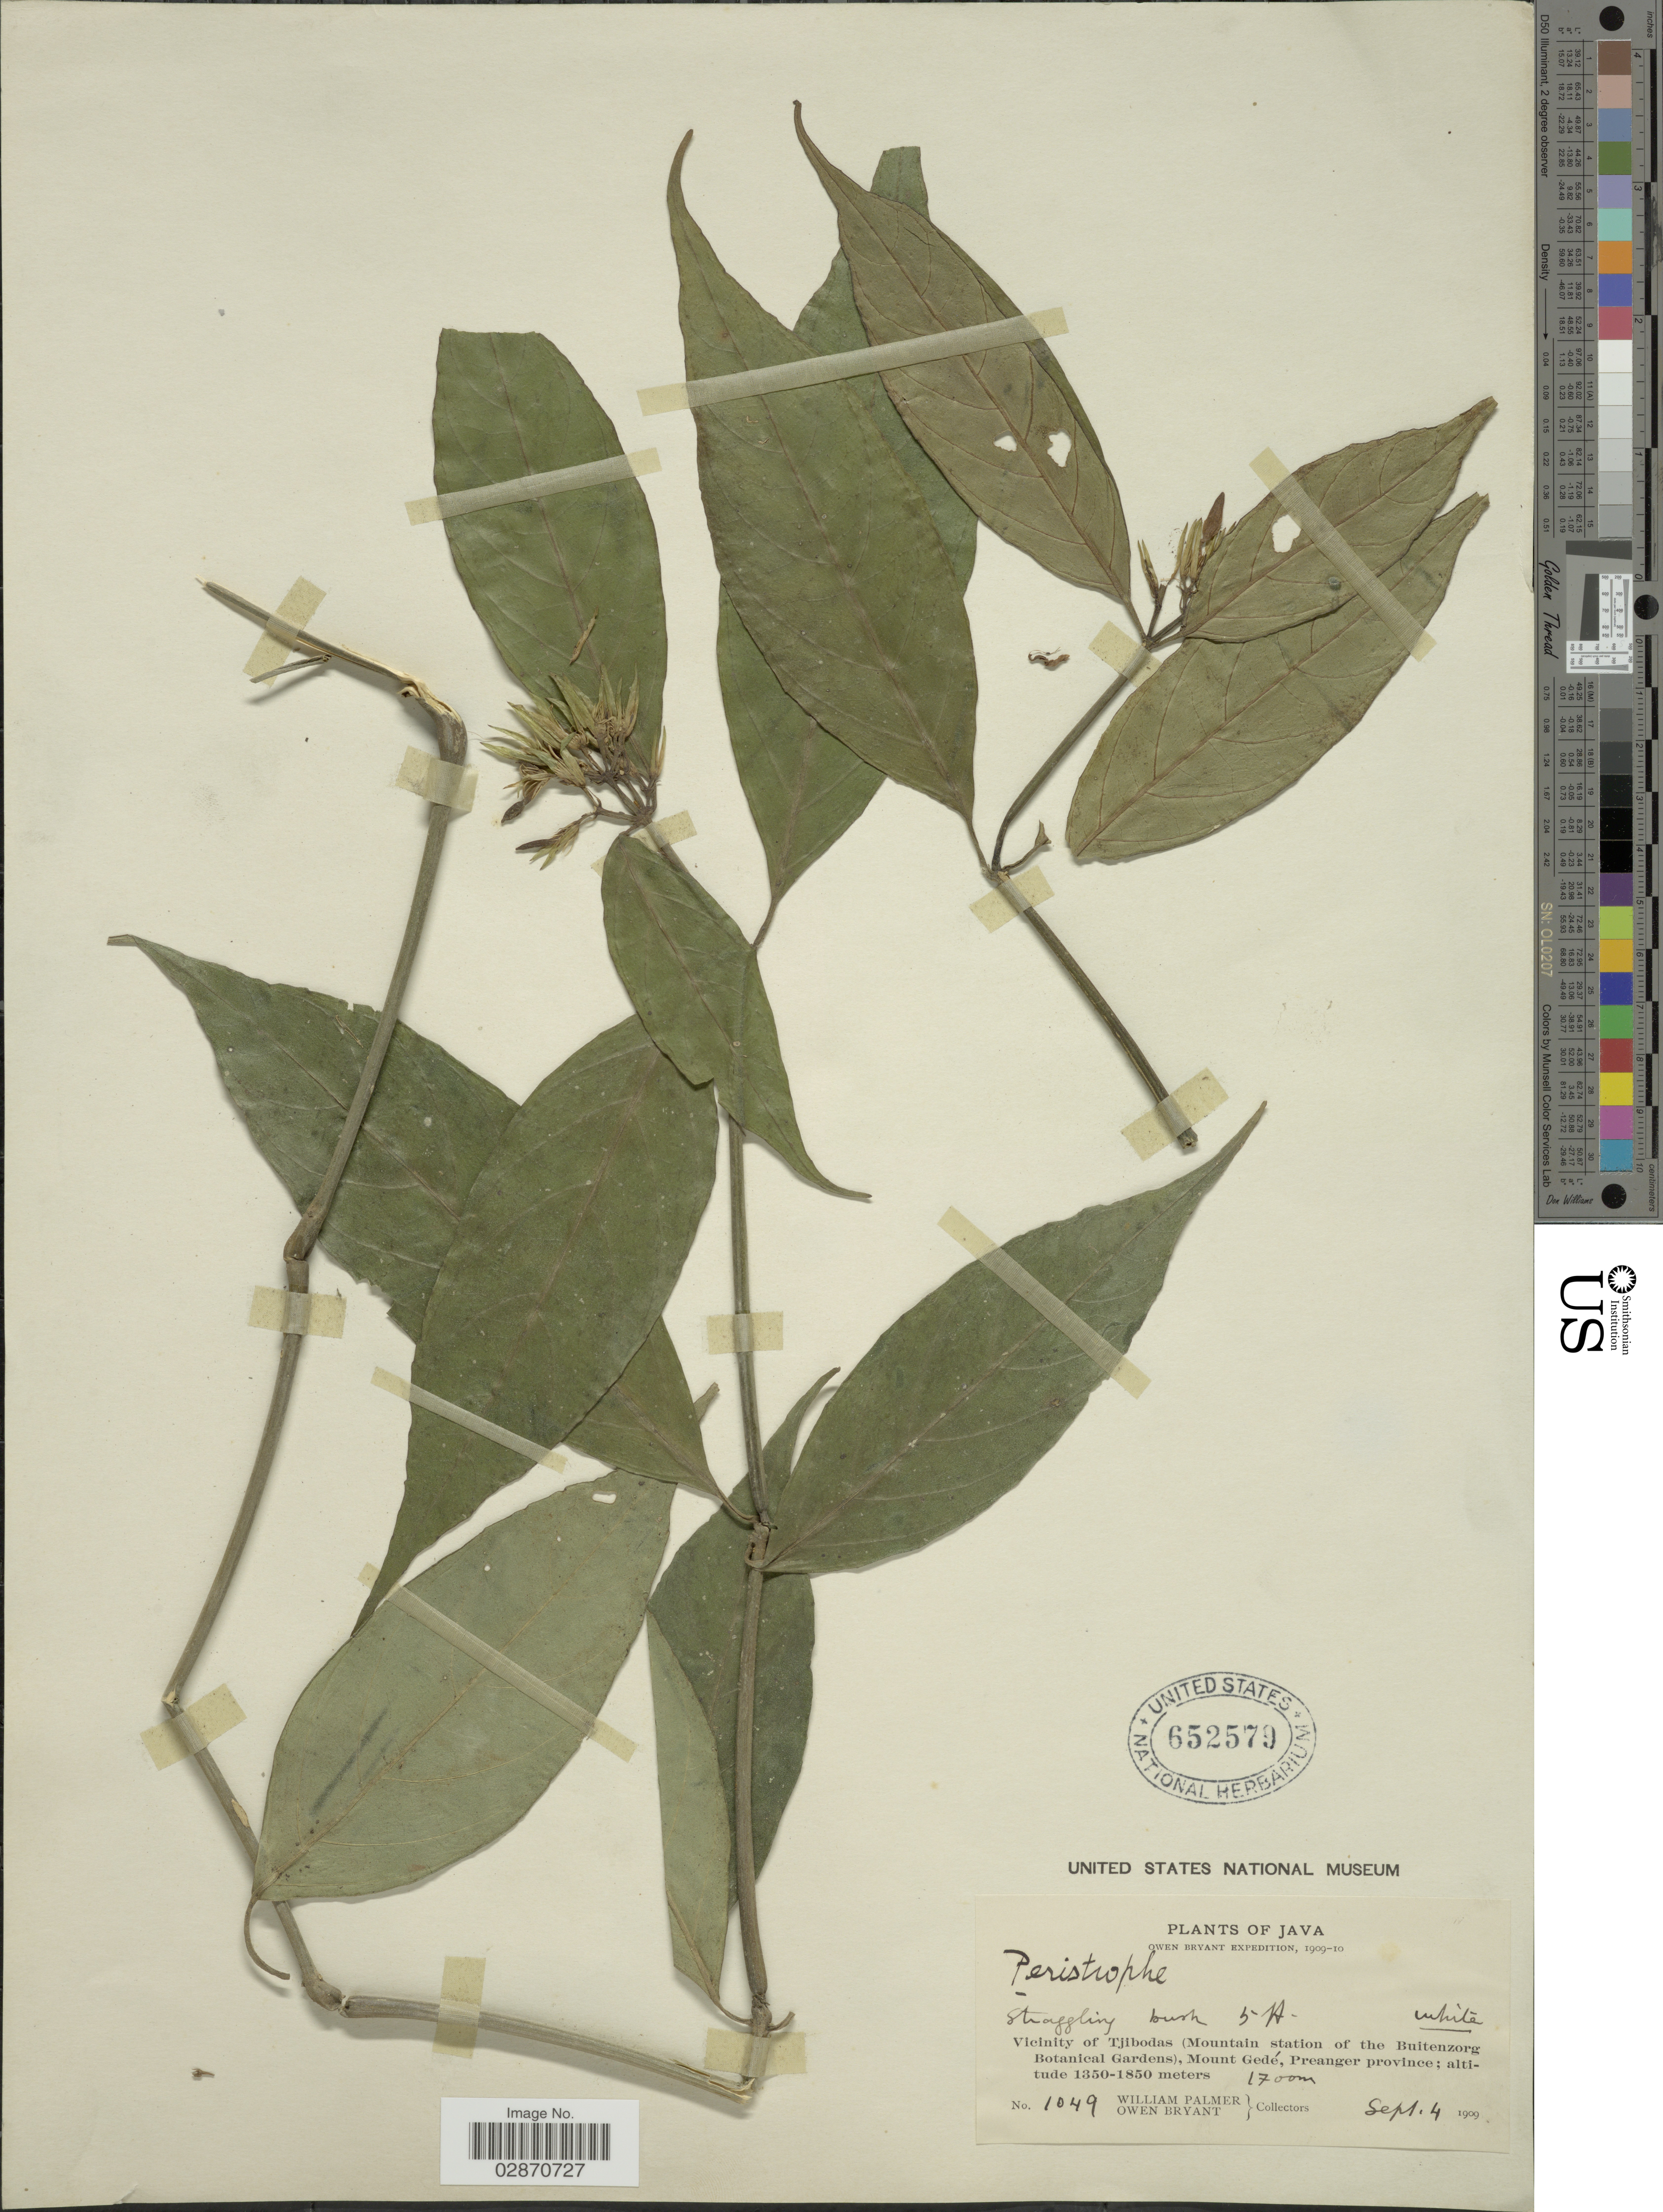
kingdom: Plantae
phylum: Tracheophyta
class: Magnoliopsida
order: Lamiales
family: Acanthaceae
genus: Peristrophe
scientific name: Peristrophe sp.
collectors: W. Palmer & O. Bryant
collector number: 1049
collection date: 1909-09-04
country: Indonesia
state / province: Java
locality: Vicinity of Tjibodas (Mountain station of the Buitenzorg Botanical Gardens), Mount Gedé. Preanger province.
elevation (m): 1350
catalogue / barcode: US 652579